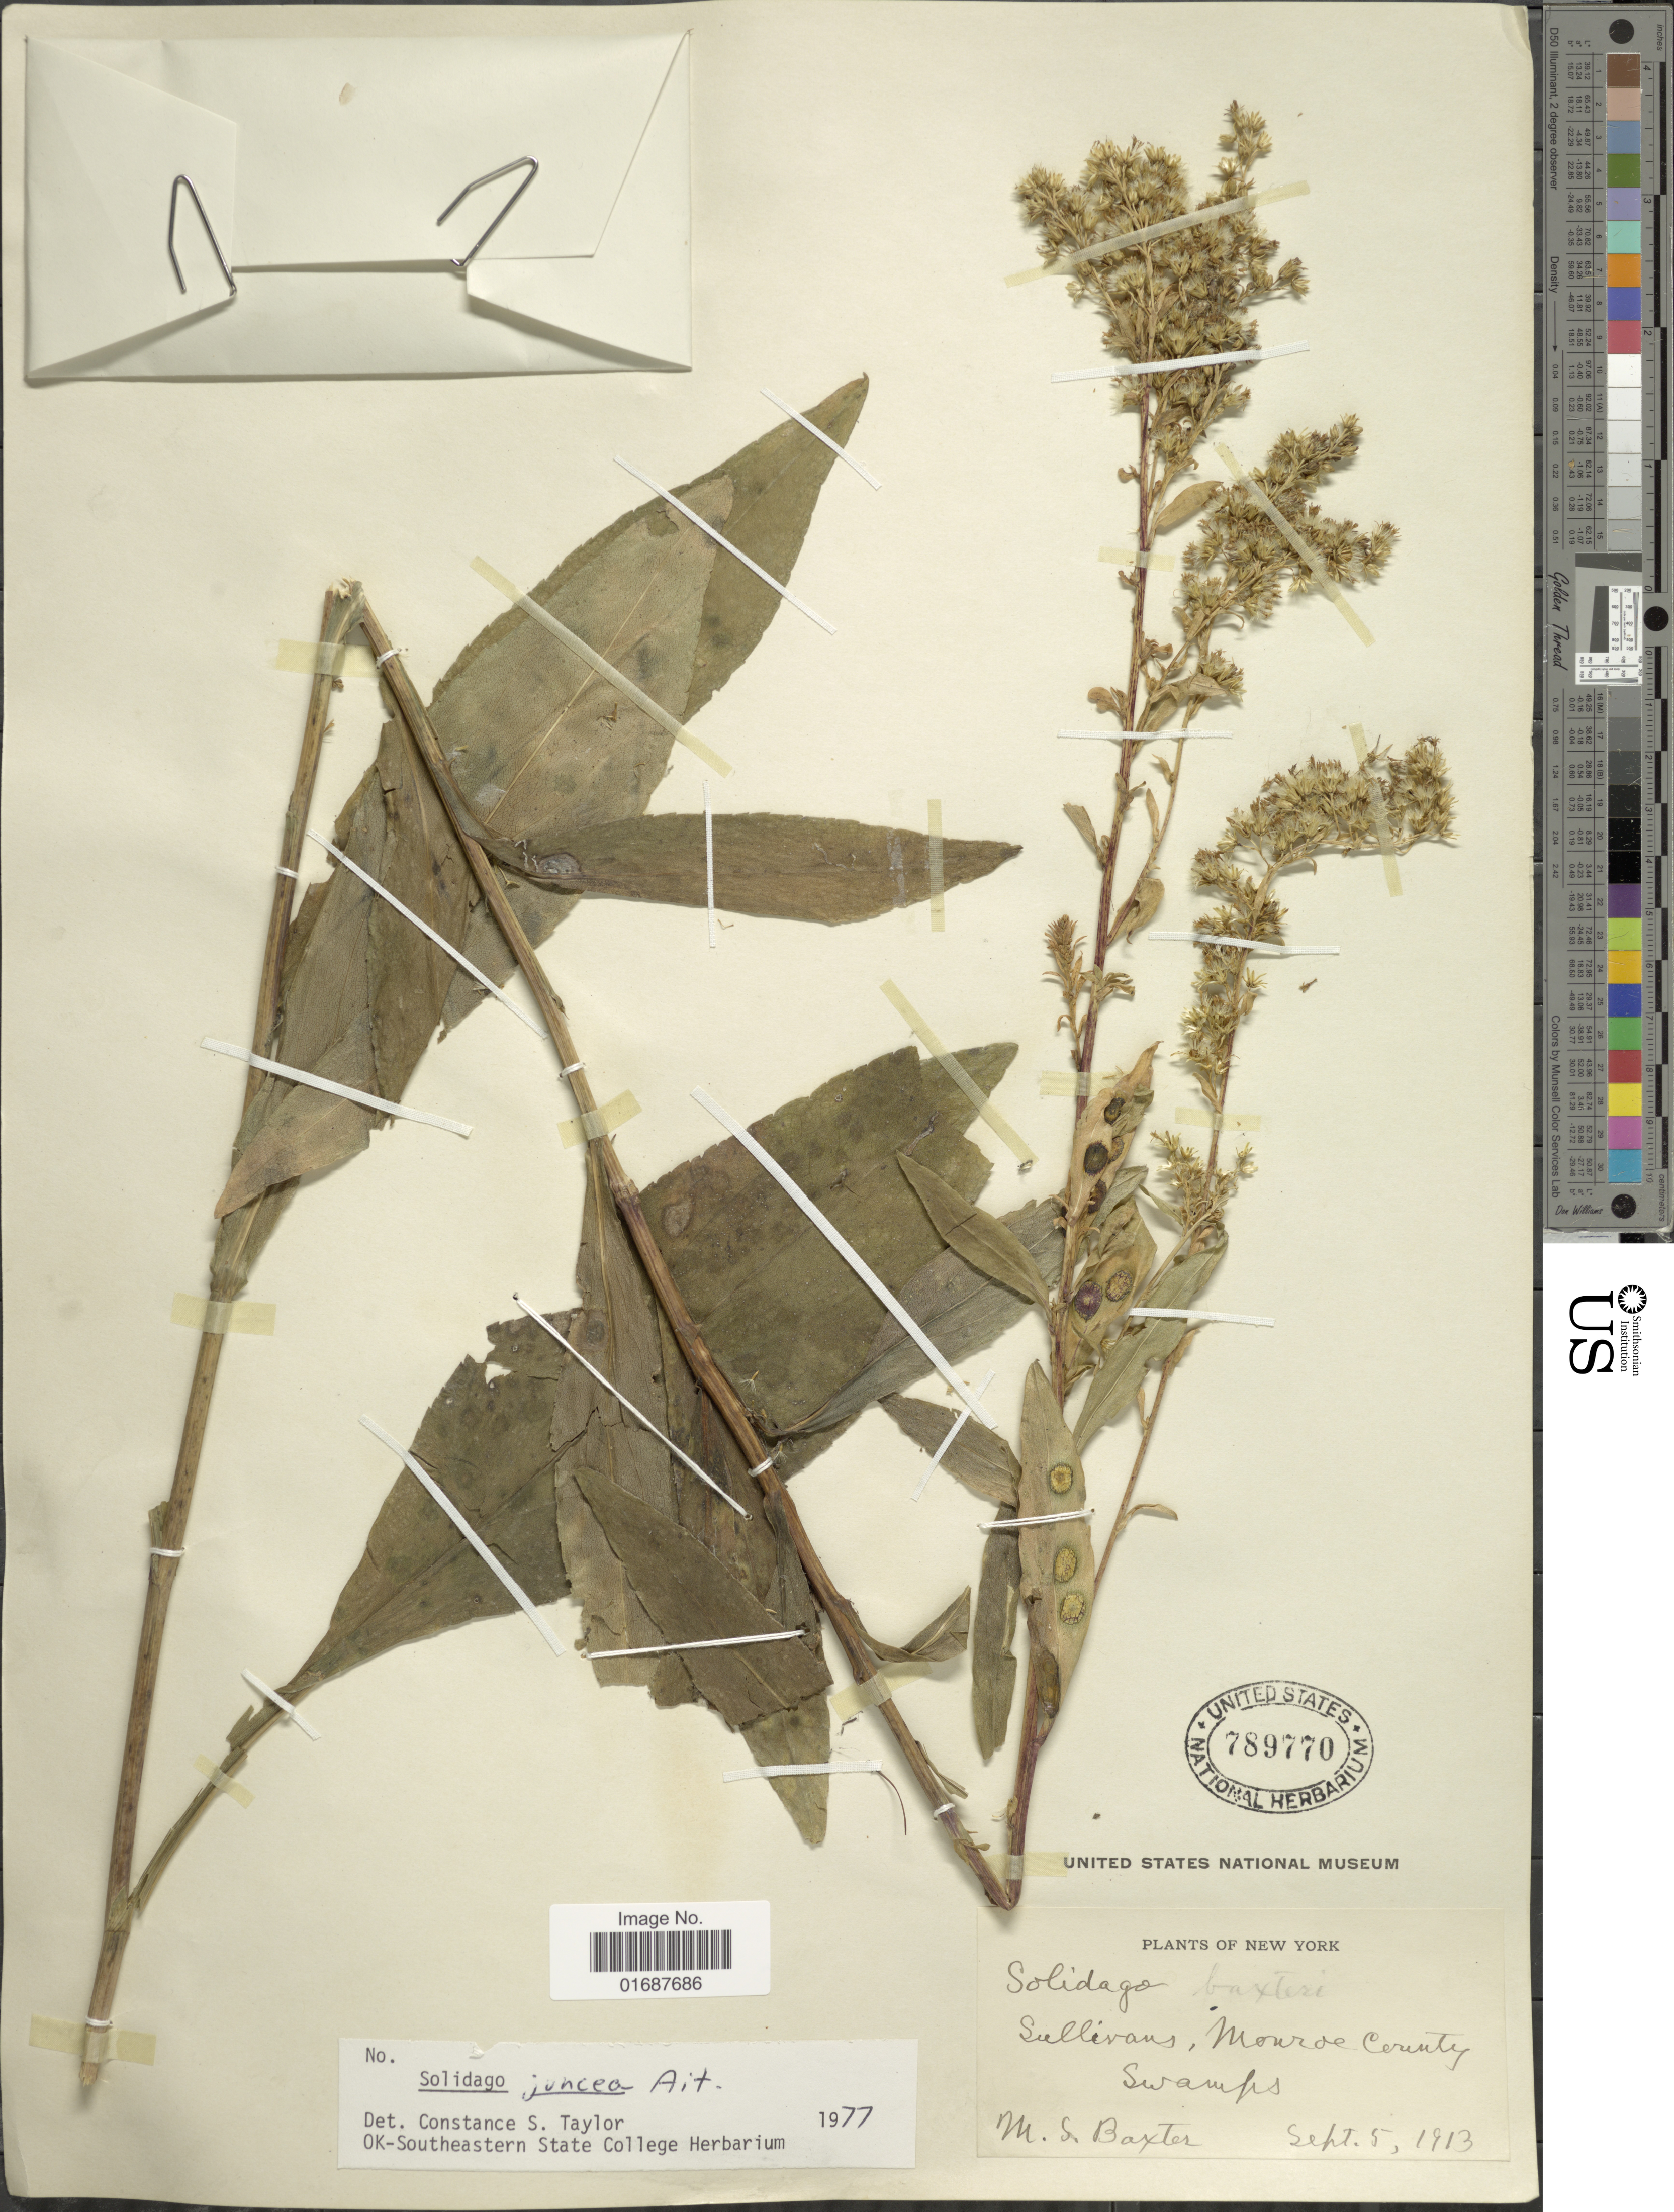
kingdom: Plantae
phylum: Tracheophyta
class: Magnoliopsida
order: Asterales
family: Asteraceae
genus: Solidago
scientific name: Solidago juncea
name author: Aiton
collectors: M. Baxter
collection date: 1913-09-05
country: United States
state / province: New York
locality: Sullivans, Monroe County. Swamps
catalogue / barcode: US 789770